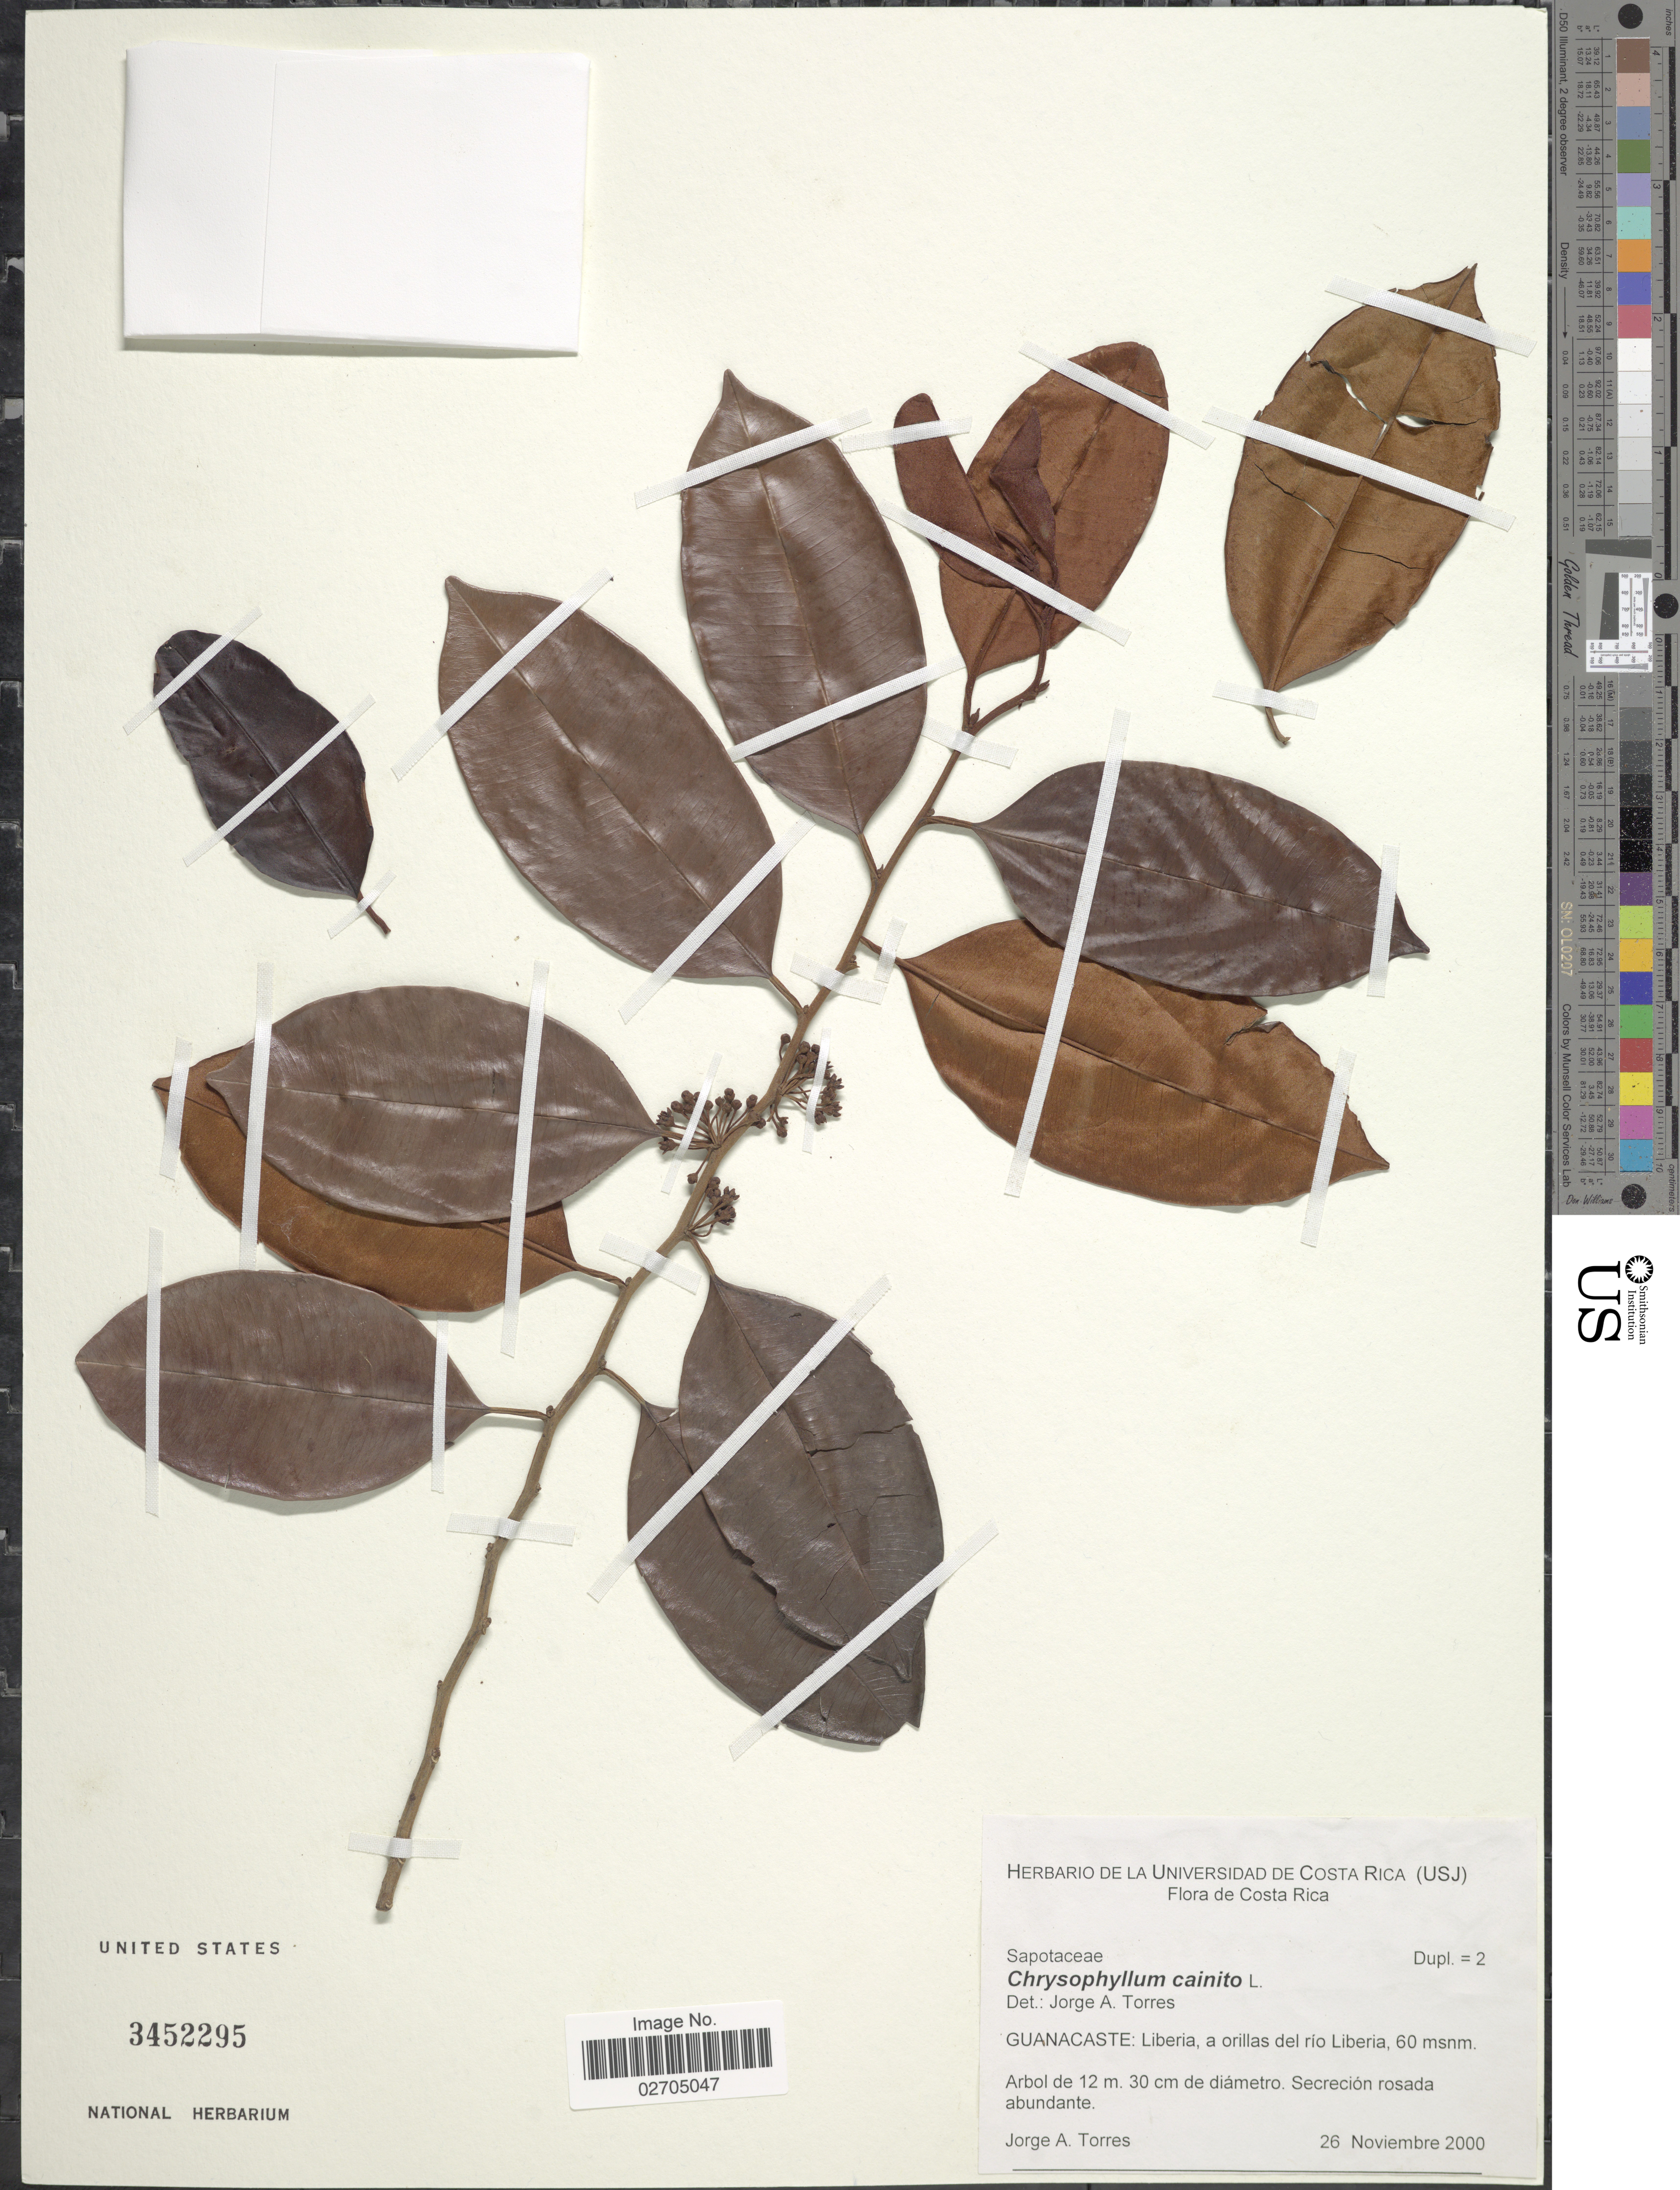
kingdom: Plantae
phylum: Tracheophyta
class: Magnoliopsida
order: Ericales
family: Sapotaceae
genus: Chrysophyllum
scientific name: Chrysophyllum cainito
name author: L.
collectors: J. Torres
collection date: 2000-11-26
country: Costa Rica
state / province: Guanacaste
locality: Liberia, a orillas del rio Liberia.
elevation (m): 60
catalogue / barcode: US 3452295